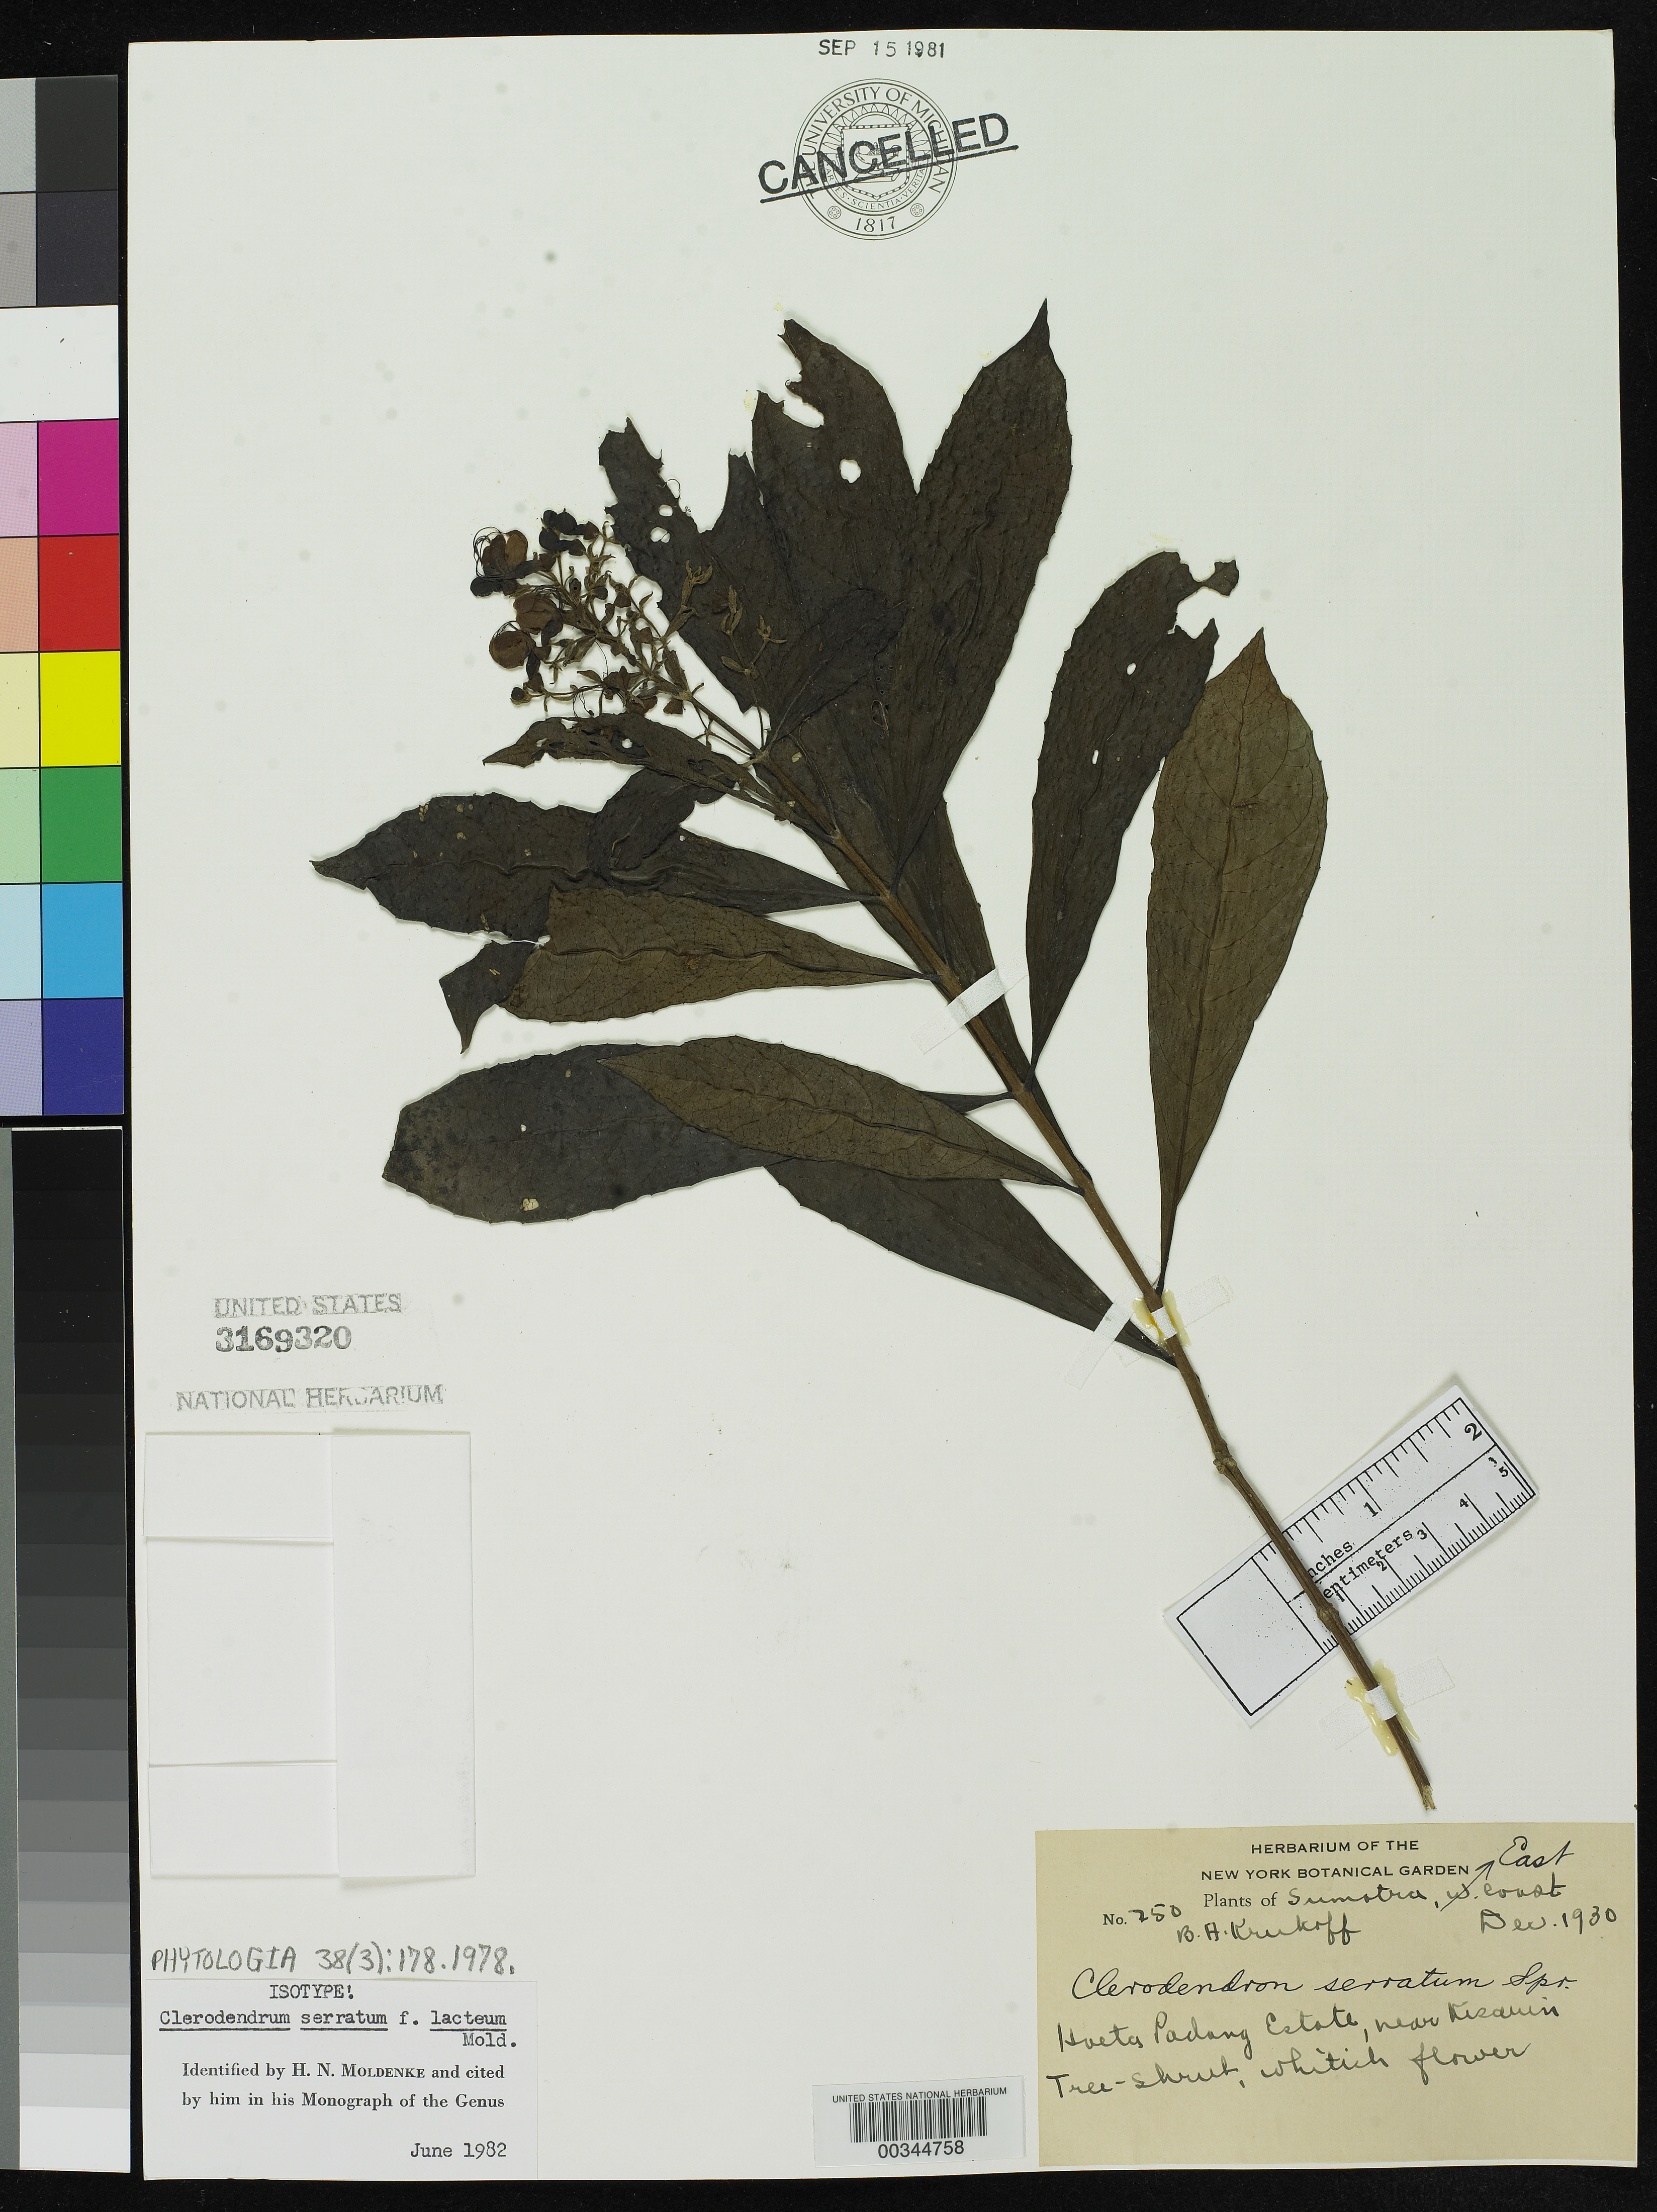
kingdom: Plantae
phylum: Tracheophyta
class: Magnoliopsida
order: Lamiales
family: Lamiaceae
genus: Clerodendrum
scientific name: Clerodendrum serratum f. lacteum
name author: Moldenke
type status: Isotype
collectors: B. A. Krukoff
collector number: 250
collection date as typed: Dec 1930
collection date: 1930-12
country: Indonesia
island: Sumatra Island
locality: East coast, Haeta Padang estate, near Kisauin.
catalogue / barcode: US 3169320